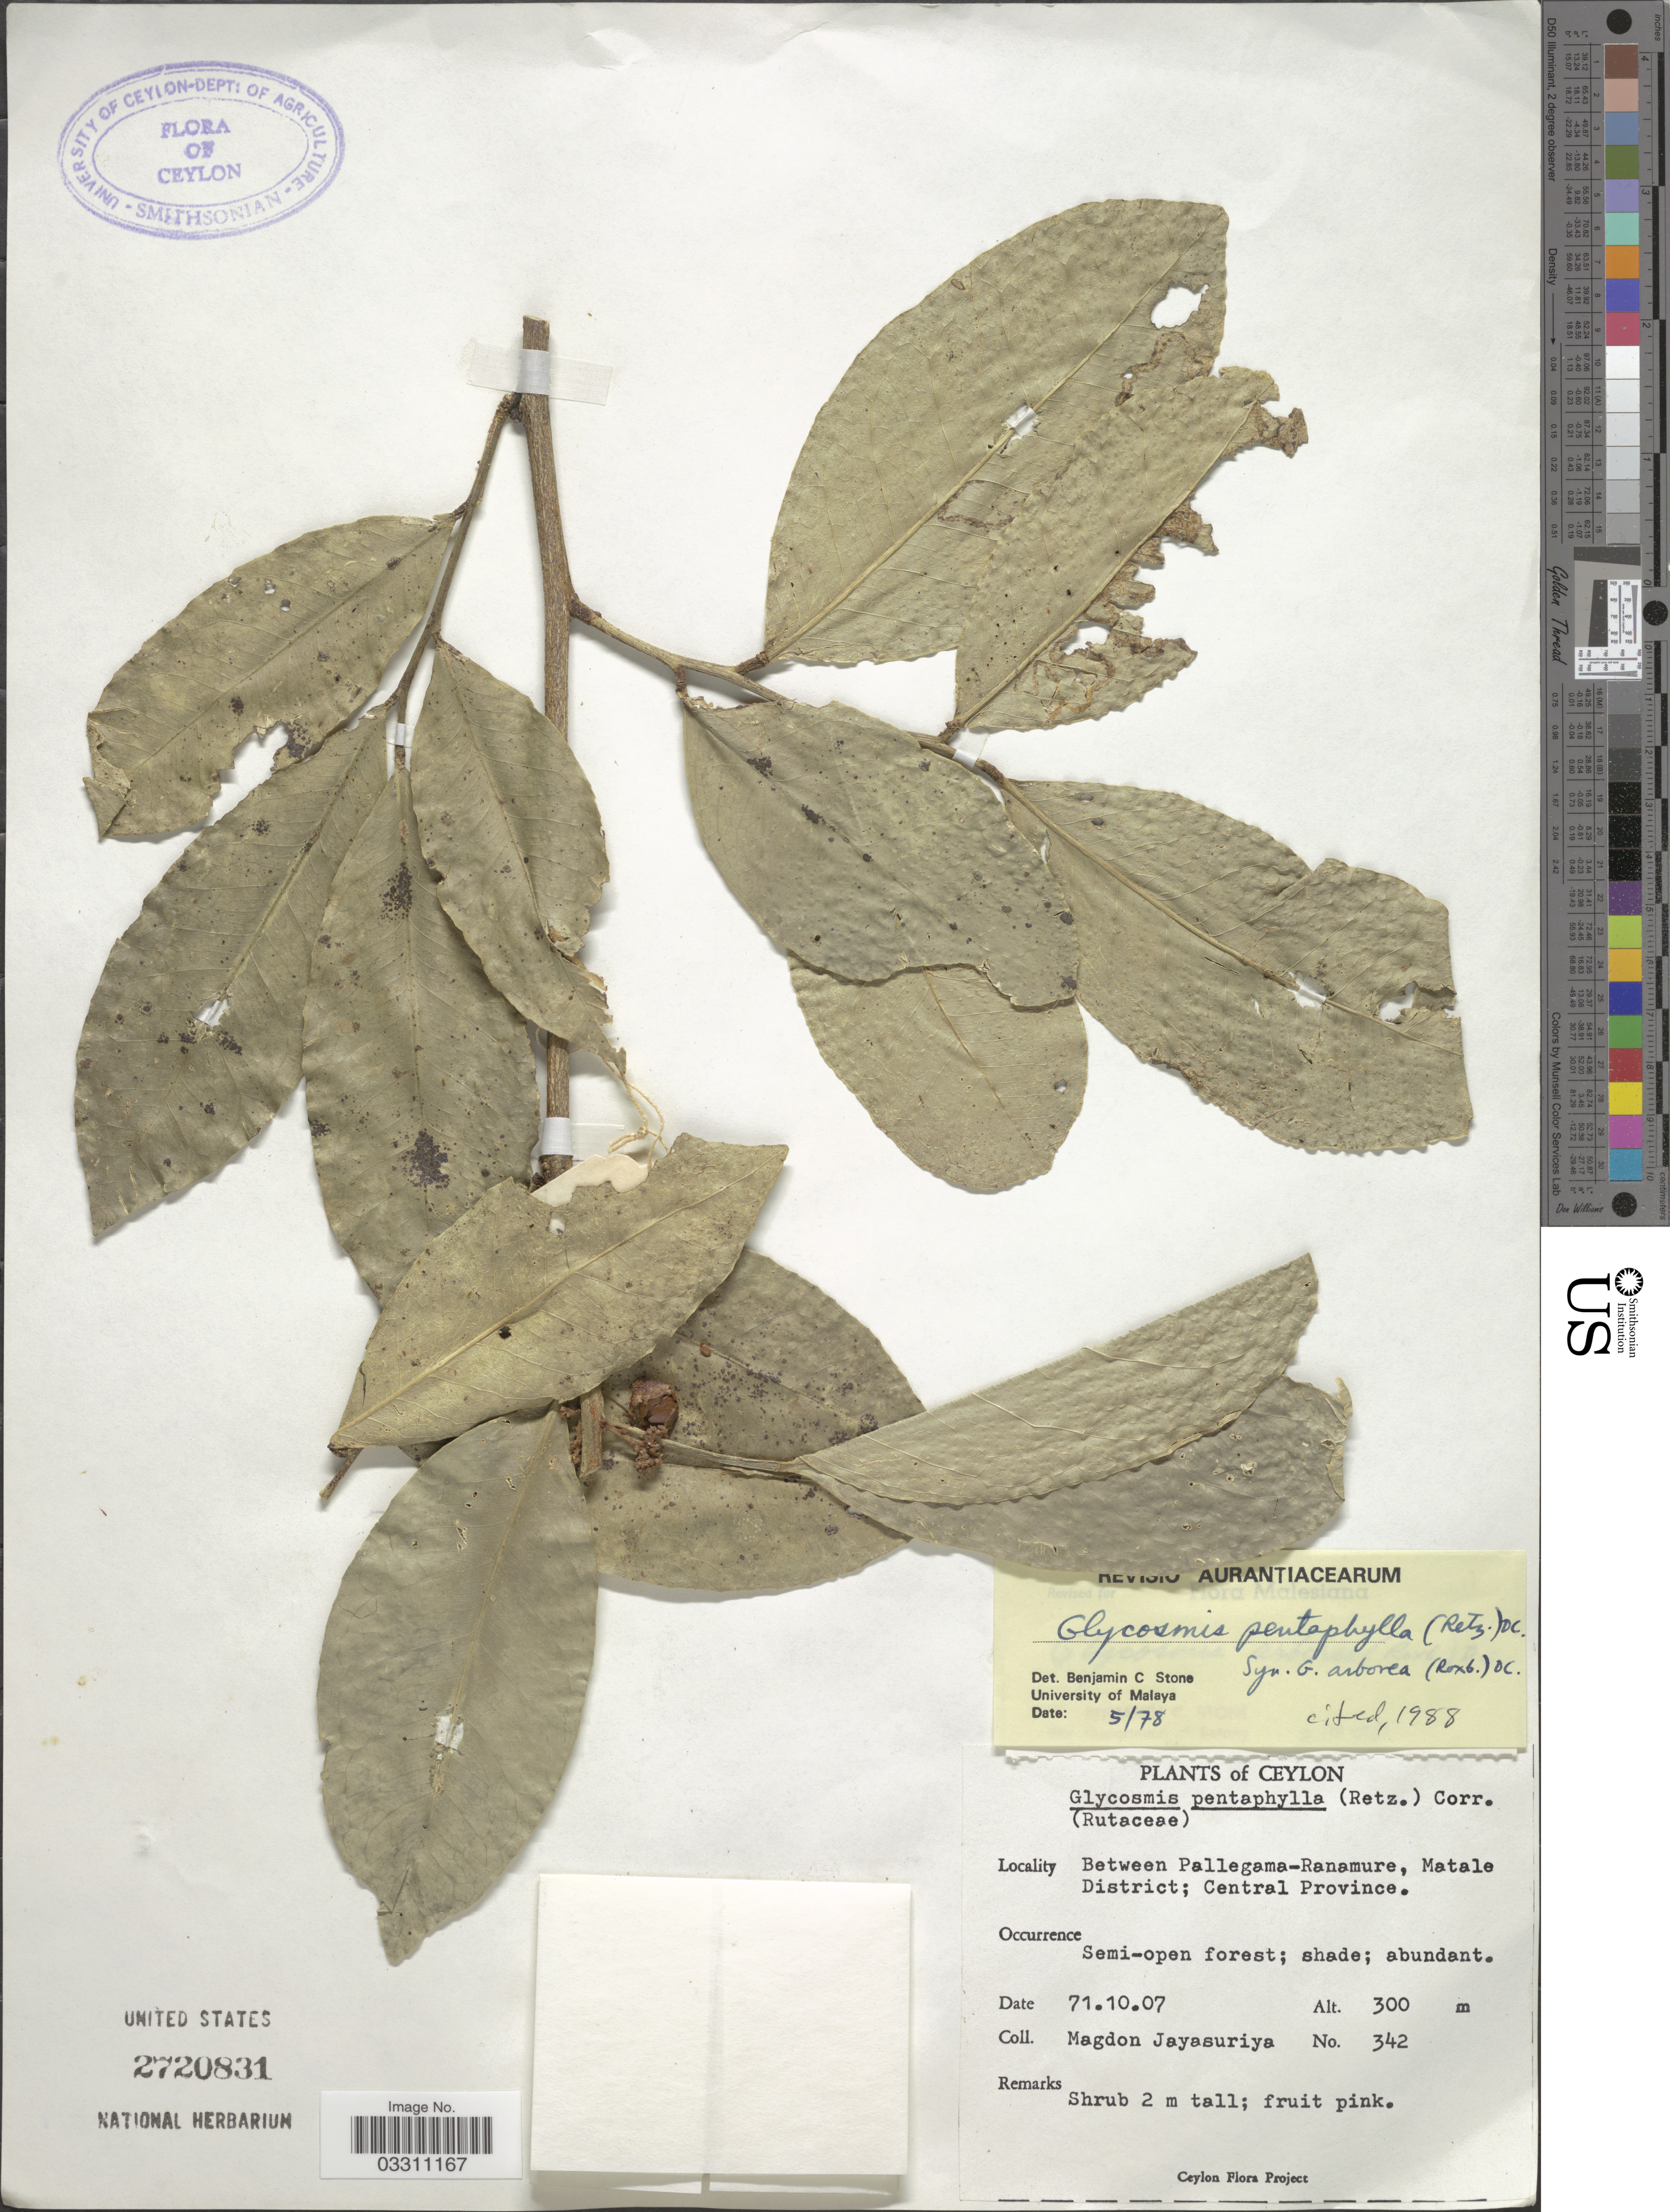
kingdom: Plantae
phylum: Tracheophyta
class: Magnoliopsida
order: Sapindales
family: Rutaceae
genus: Glycosmis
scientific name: Glycosmis pentaphylla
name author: (Retz.) DC.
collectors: A. H. Jayasuriya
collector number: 342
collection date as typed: Transcribed d/m/y: 7/10/71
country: Sri Lanka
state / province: Central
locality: Ceylon. Between Pallegama-Ranamure, Matale District.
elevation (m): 300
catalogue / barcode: US 2720831